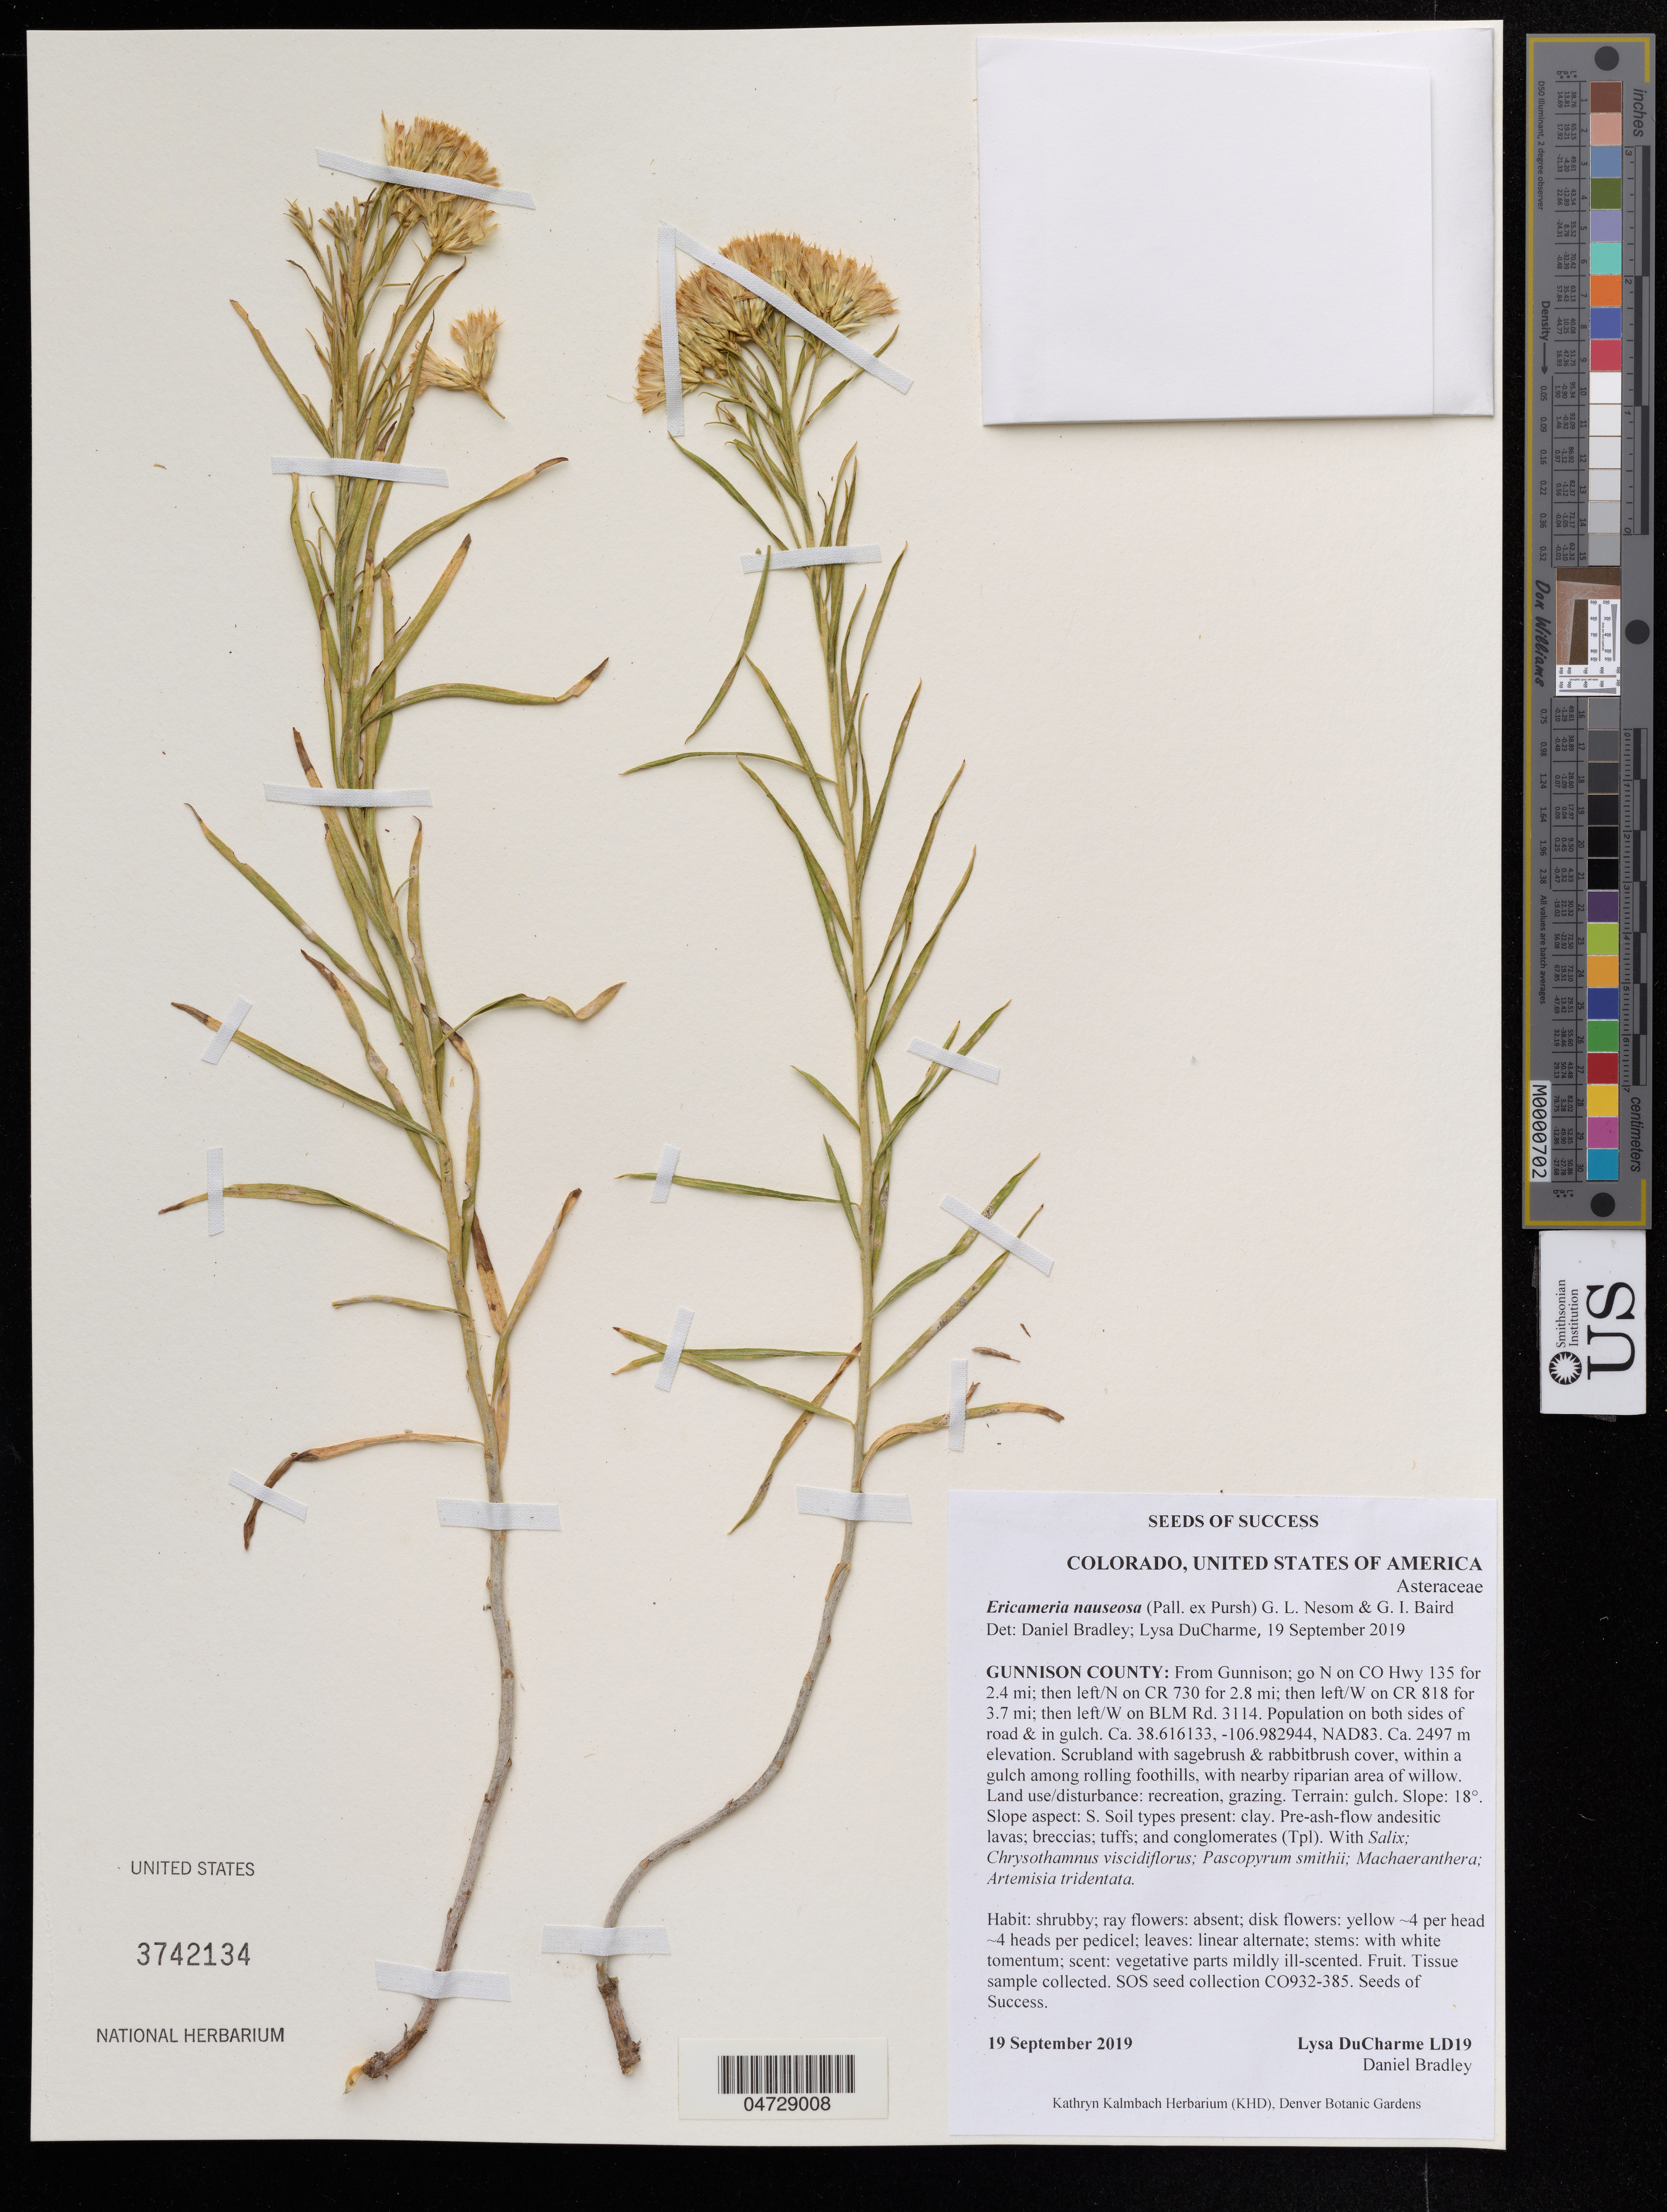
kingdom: Plantae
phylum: Tracheophyta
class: Magnoliopsida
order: Asterales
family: Asteraceae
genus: Ericameria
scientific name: Ericameria nauseosa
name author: (Pall. ex Pursh) G.L. Nesom & G.I. Baird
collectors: L. DuCharme & D. Bradley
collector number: LD19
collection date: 2019-09-19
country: United States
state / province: Colorado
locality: Gunnison County: From Gunnison; go N on Hwy 135 for 2.4 mi; then left/N on CR 730 for 2.8 mi; then left/W on CR 818 for 3.7 mi; then left/W on BLM Rd.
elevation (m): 2497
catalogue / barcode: US 3742134